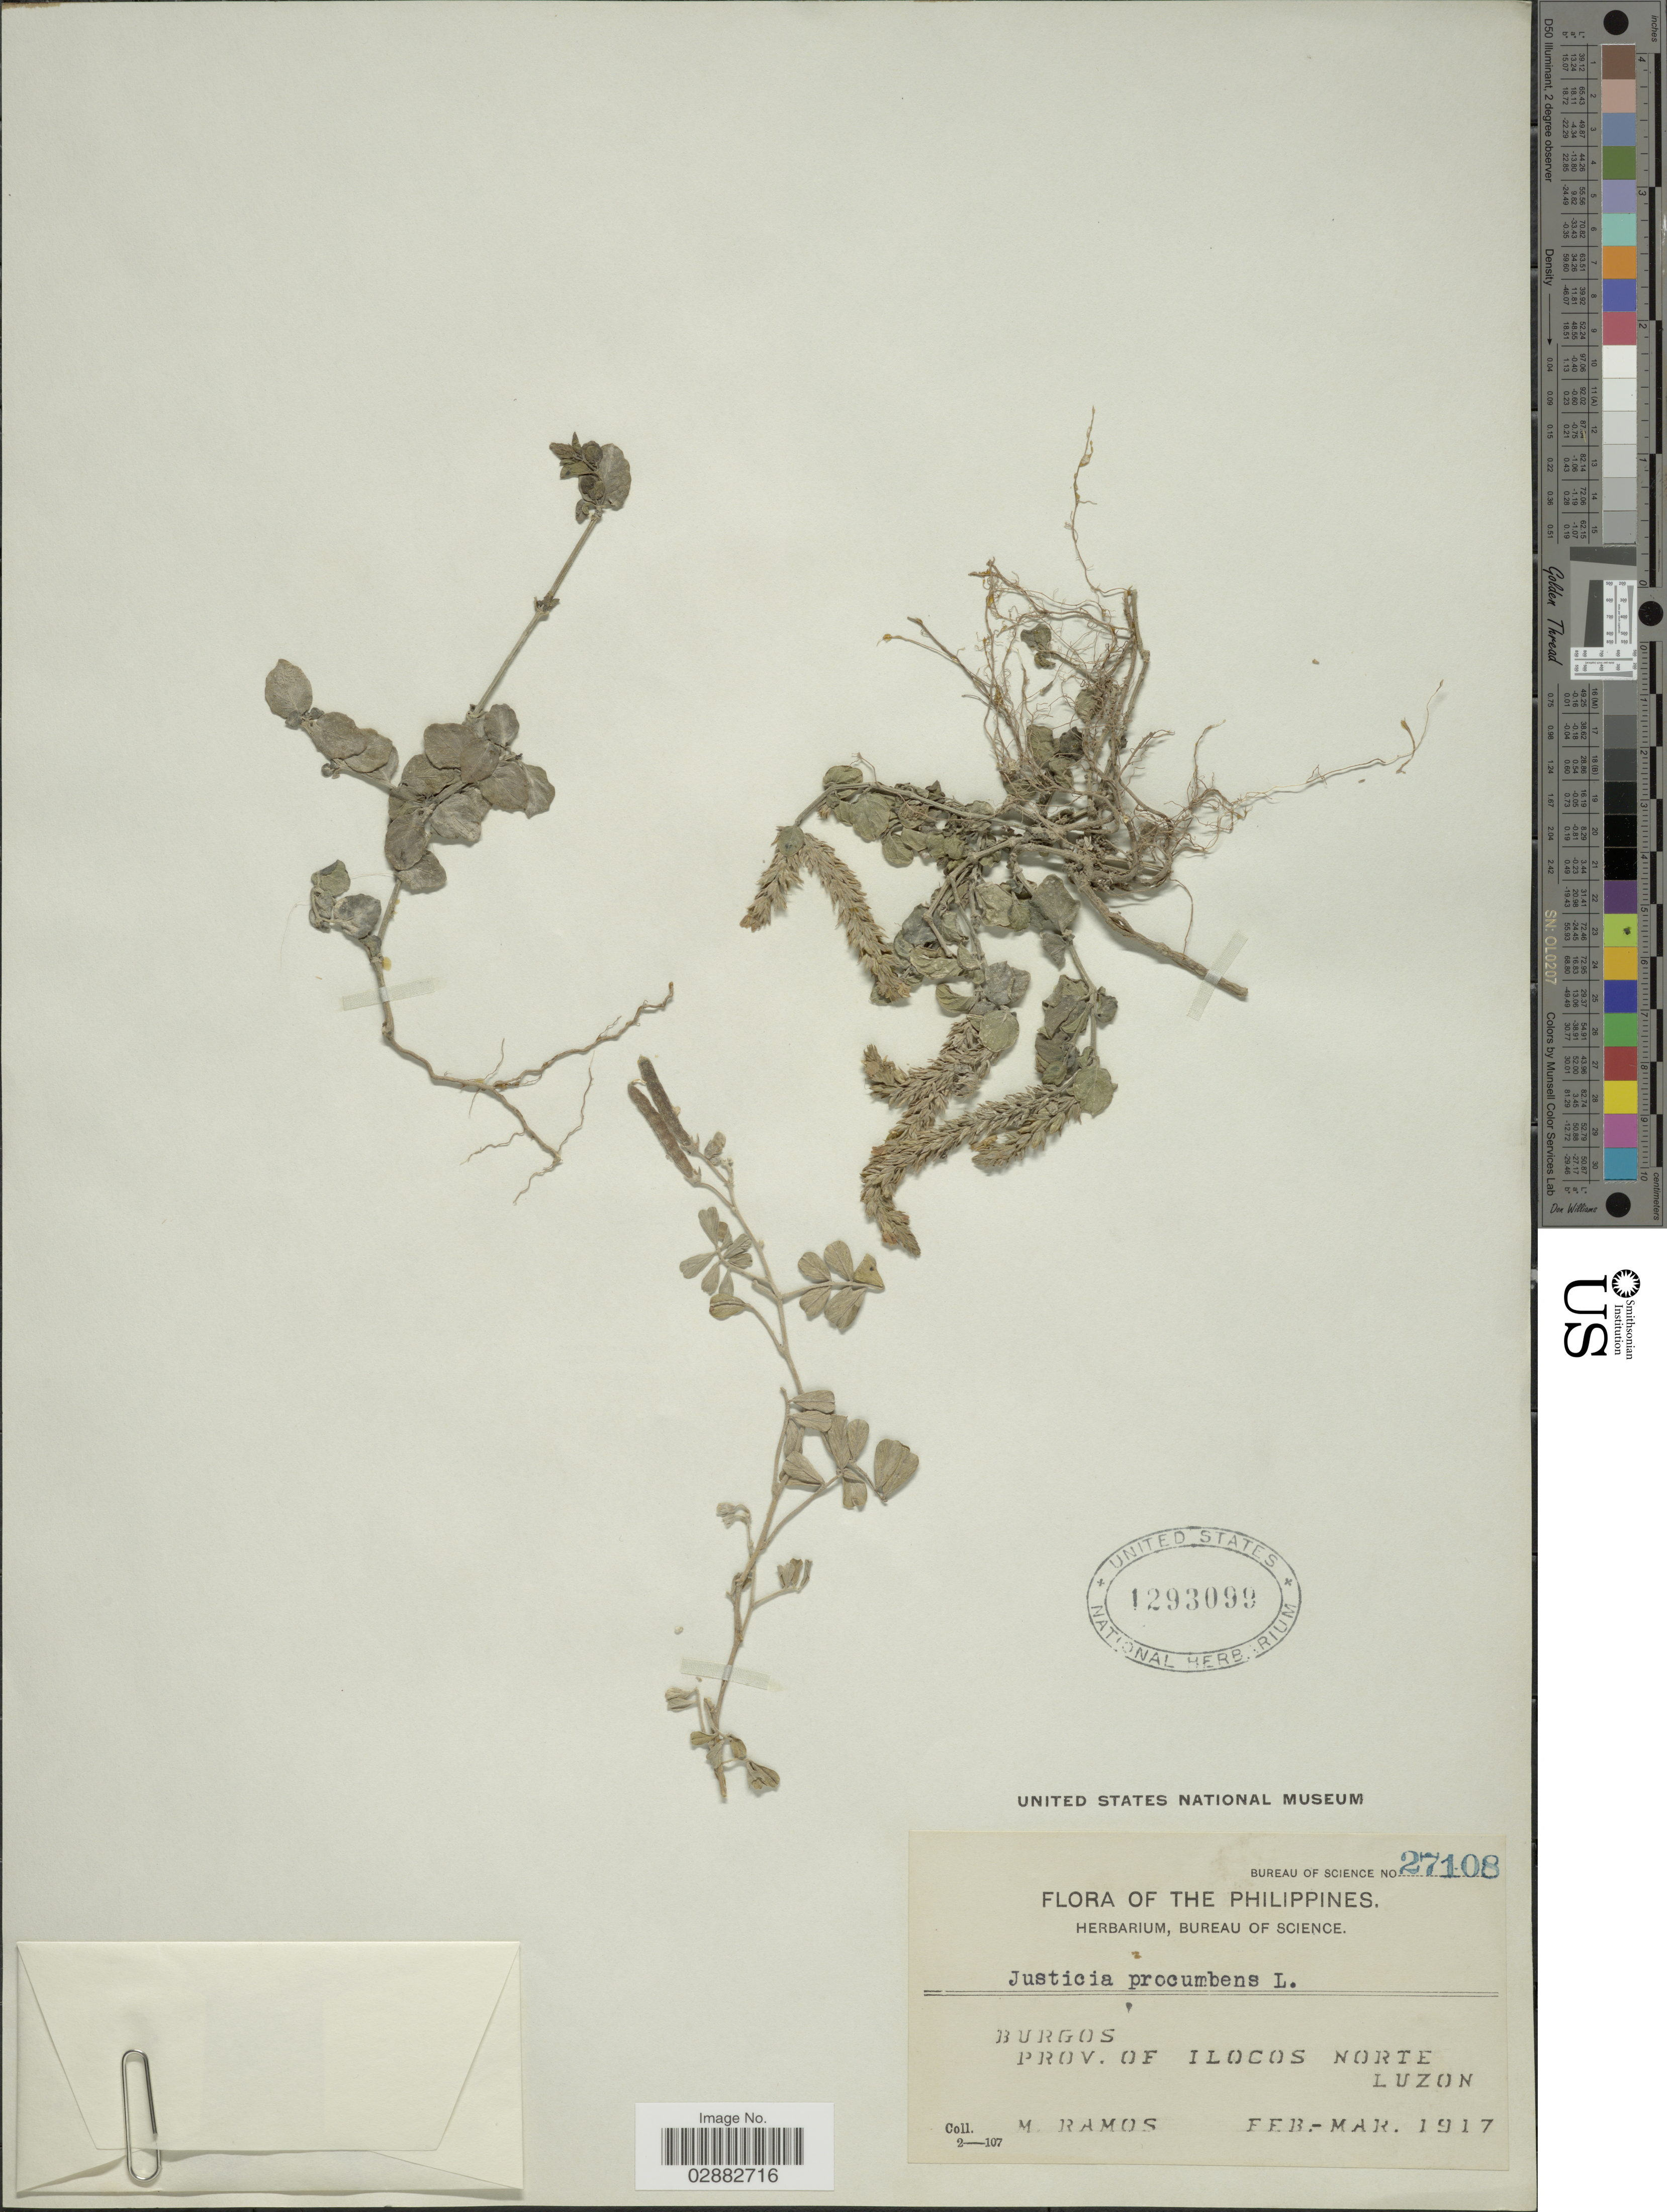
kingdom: Plantae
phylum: Tracheophyta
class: Magnoliopsida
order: Lamiales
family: Acanthaceae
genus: Justicia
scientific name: Justicia procumbens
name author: L.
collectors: M. Ramos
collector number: Bureau of Science 27108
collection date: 1917-02/1917-03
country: Philippines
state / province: Ilocos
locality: Burgos Prov. of Ilocos Norte Luzon.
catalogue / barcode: US 1293099